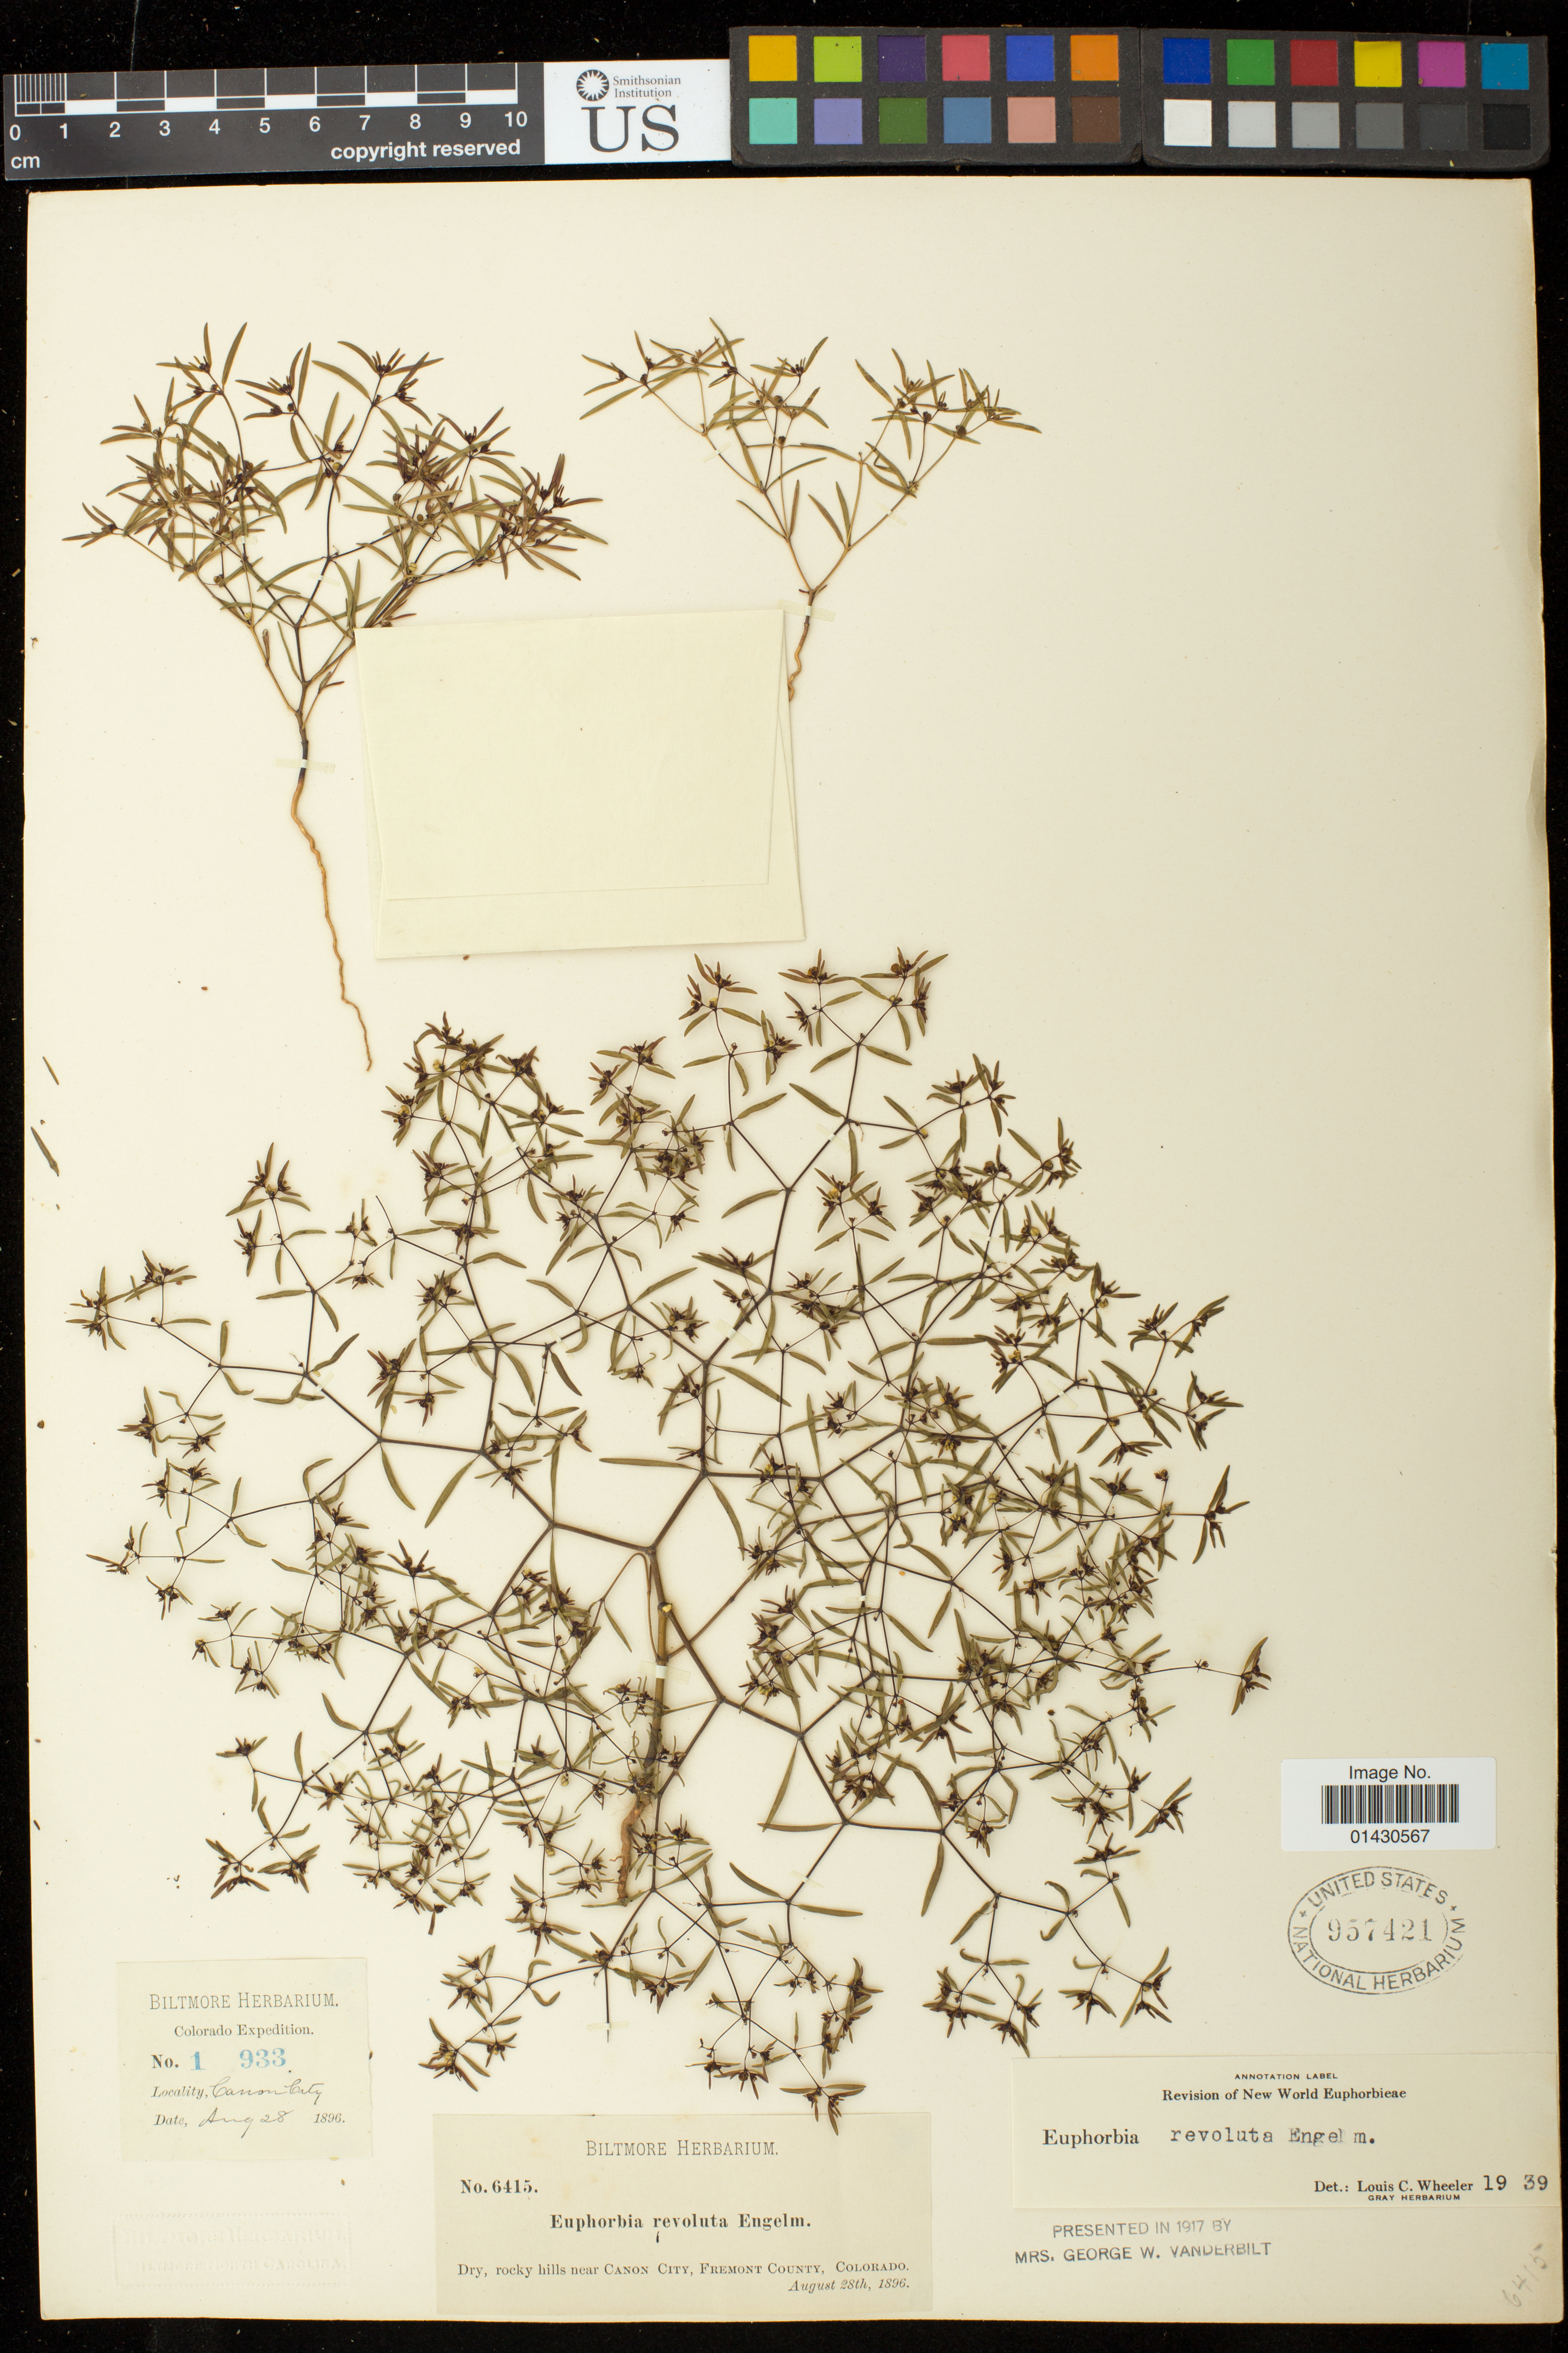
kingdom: Plantae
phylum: Tracheophyta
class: Magnoliopsida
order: Malpighiales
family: Euphorbiaceae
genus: Euphorbia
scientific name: Euphorbia revoluta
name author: Engelm. in Emory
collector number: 6415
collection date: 1896-08-28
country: United States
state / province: Colorado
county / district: Fremont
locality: Dry, rocky hills near Canon City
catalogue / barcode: US 957421